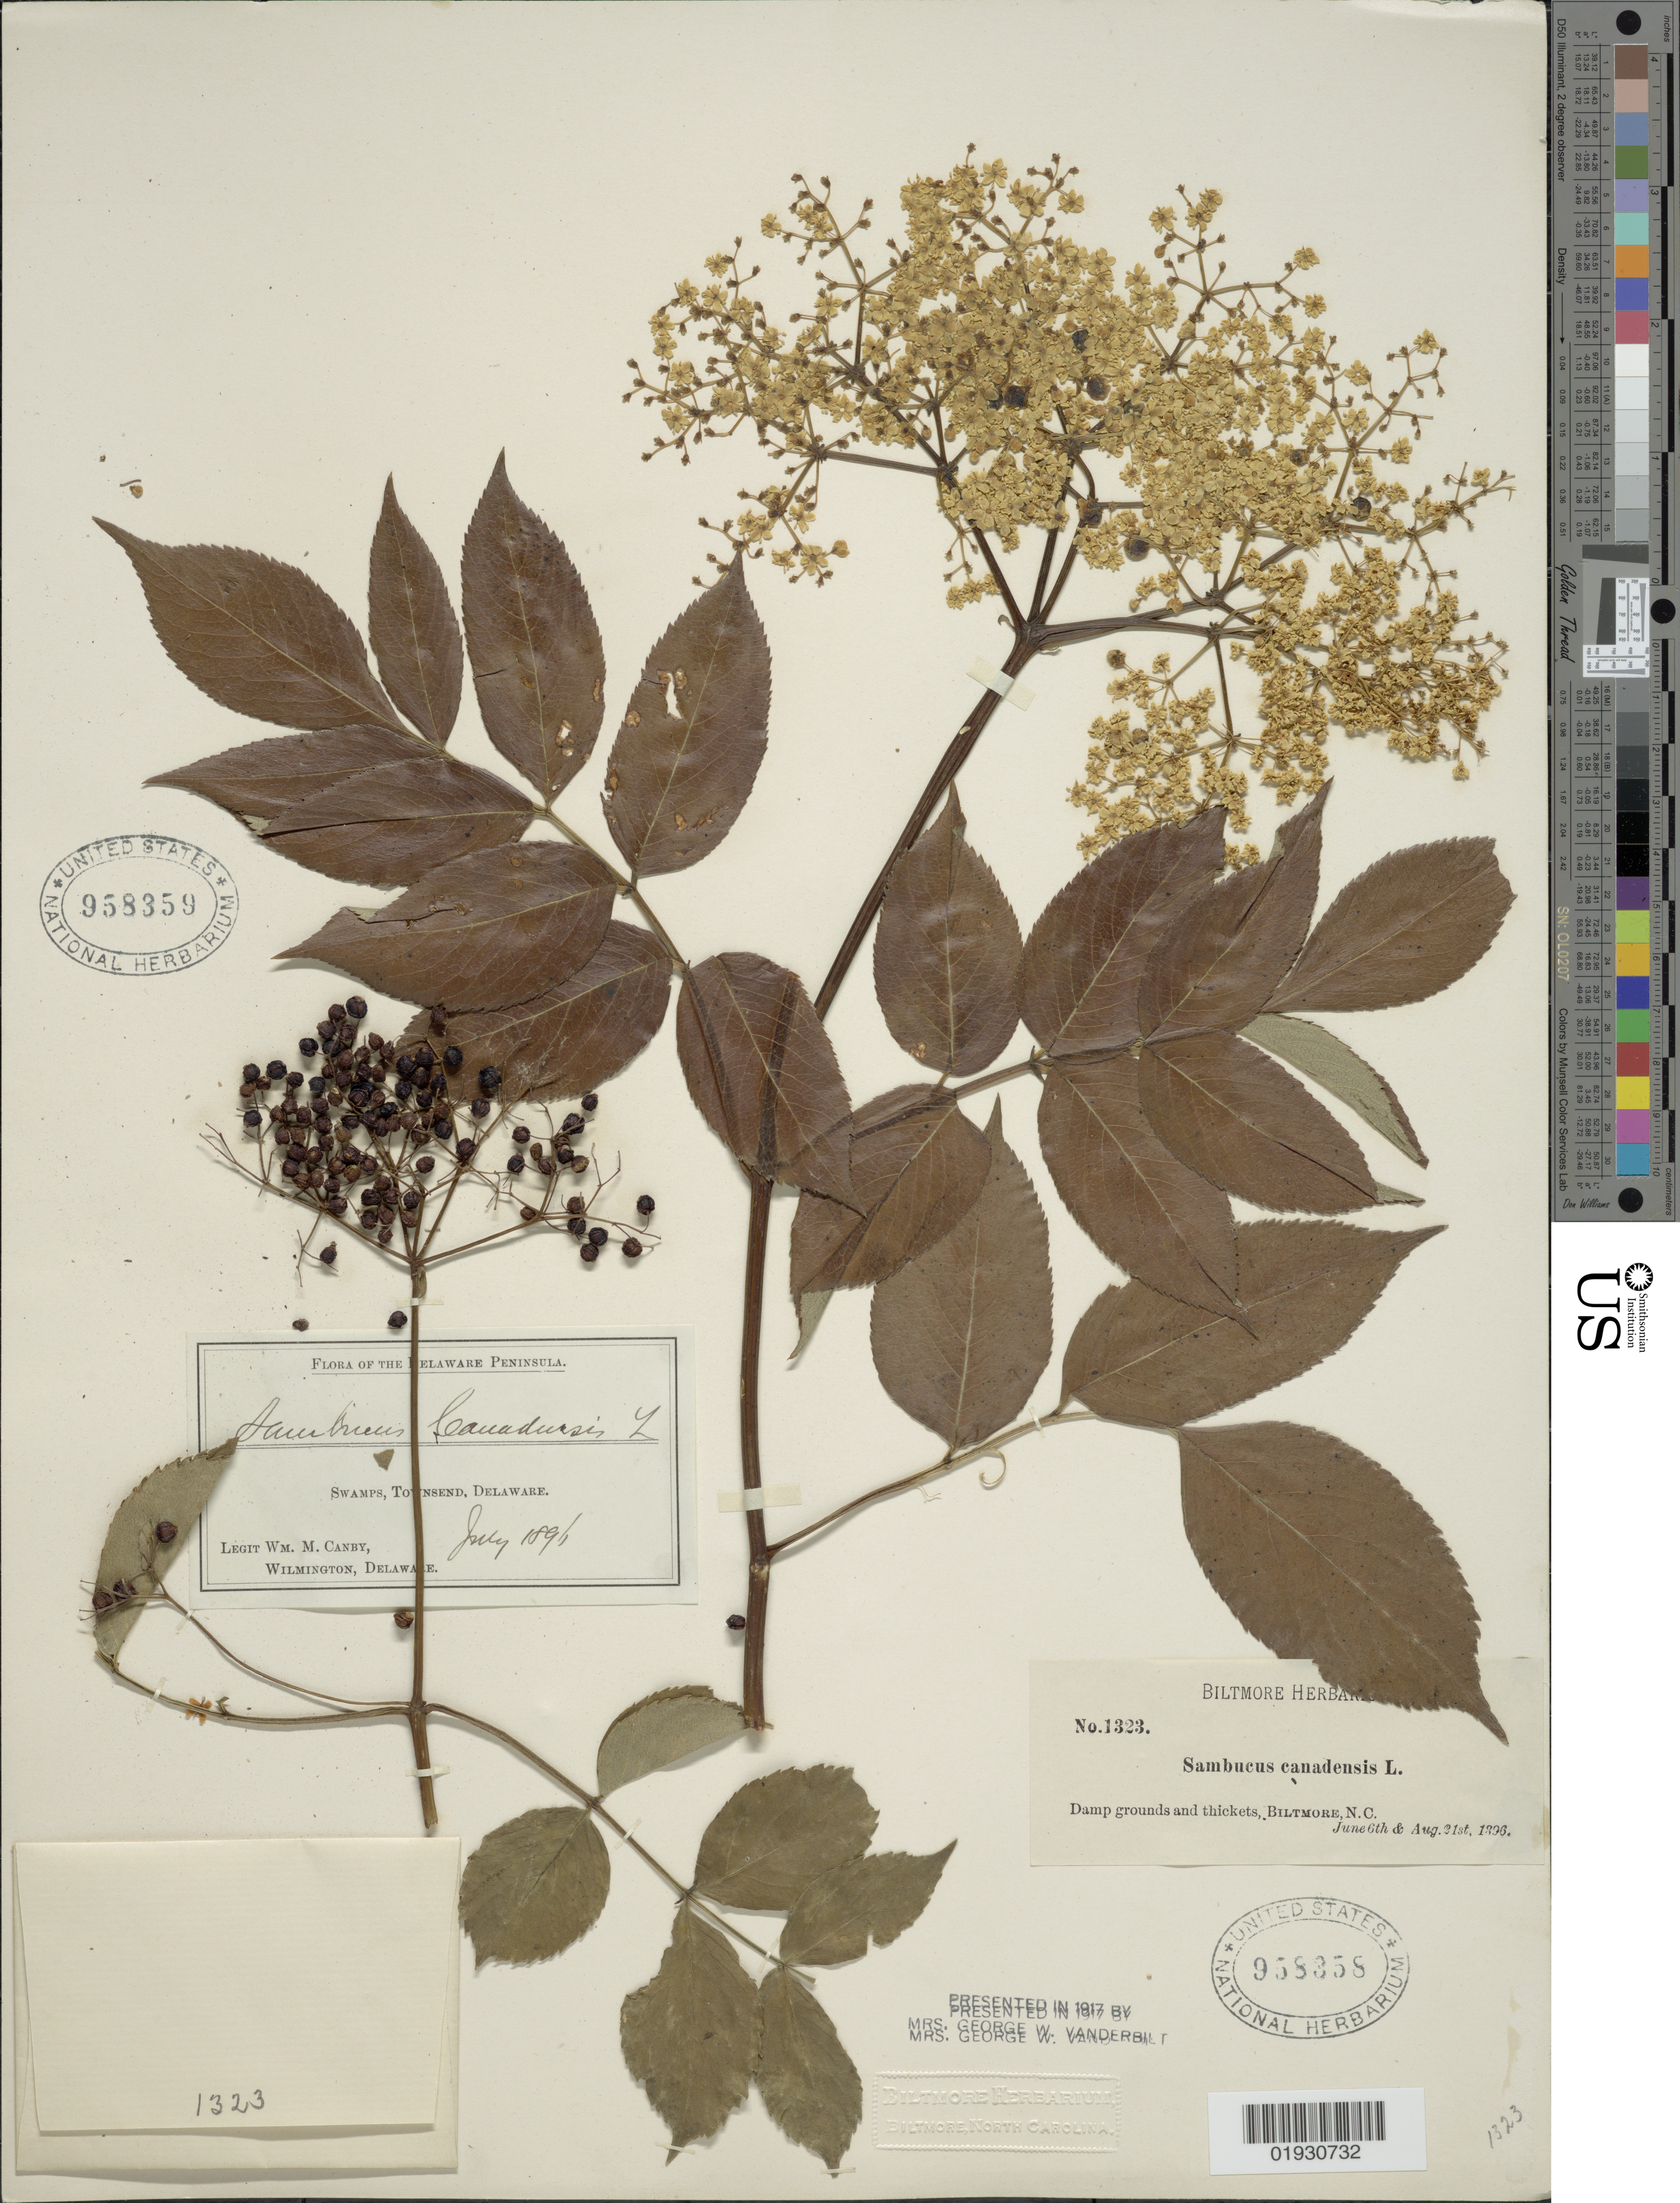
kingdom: Plantae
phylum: Tracheophyta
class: Magnoliopsida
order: Dipsacales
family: Viburnaceae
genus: Sambucus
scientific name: Sambucus canadensis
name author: L.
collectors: ex herb. Biltmore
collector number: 1323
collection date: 1896-06-06/1896-08-21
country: United States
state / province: North Carolina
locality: Biltmore, N.C.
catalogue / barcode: US 958358-2